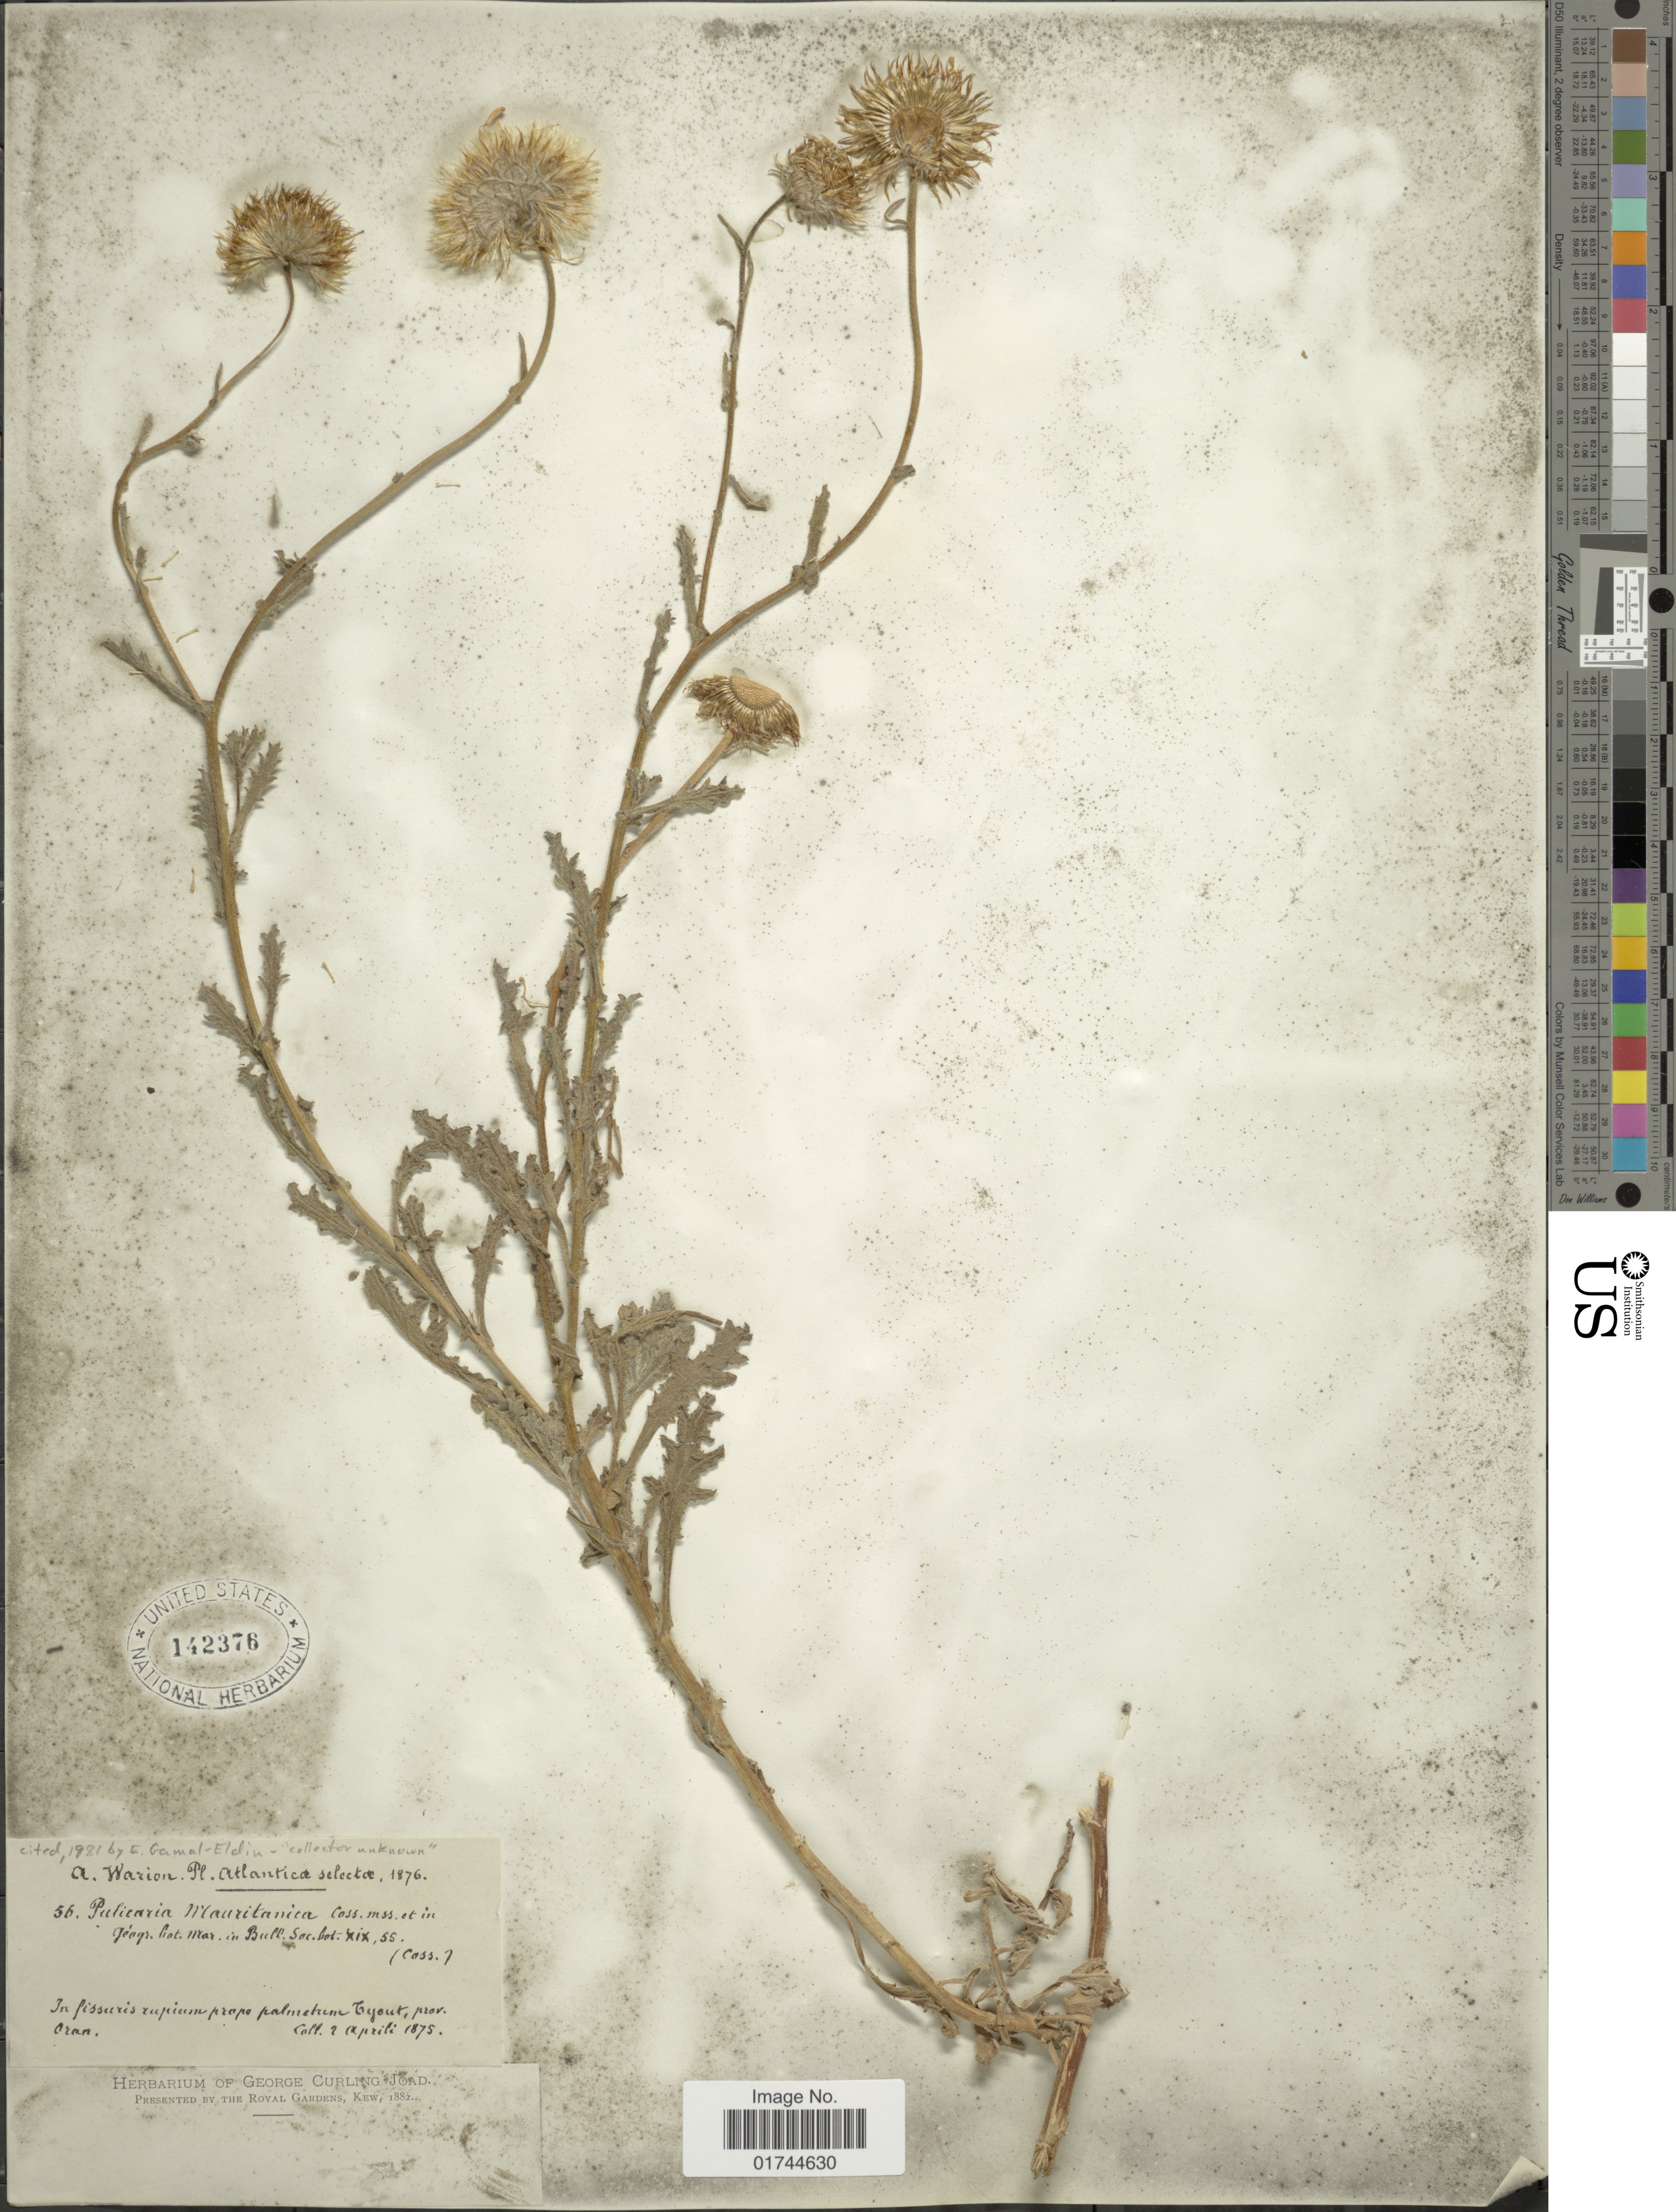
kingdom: Plantae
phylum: Tracheophyta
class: Magnoliopsida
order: Asterales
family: Asteraceae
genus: Pulicaria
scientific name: Pulicaria mauritanica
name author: Batt.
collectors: A. Warion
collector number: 56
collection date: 1875-04-02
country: Algeria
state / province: Oran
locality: Atlantica selectae, in fissuris rupium palmetum Tyout, Prov. Oran.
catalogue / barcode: US 142376